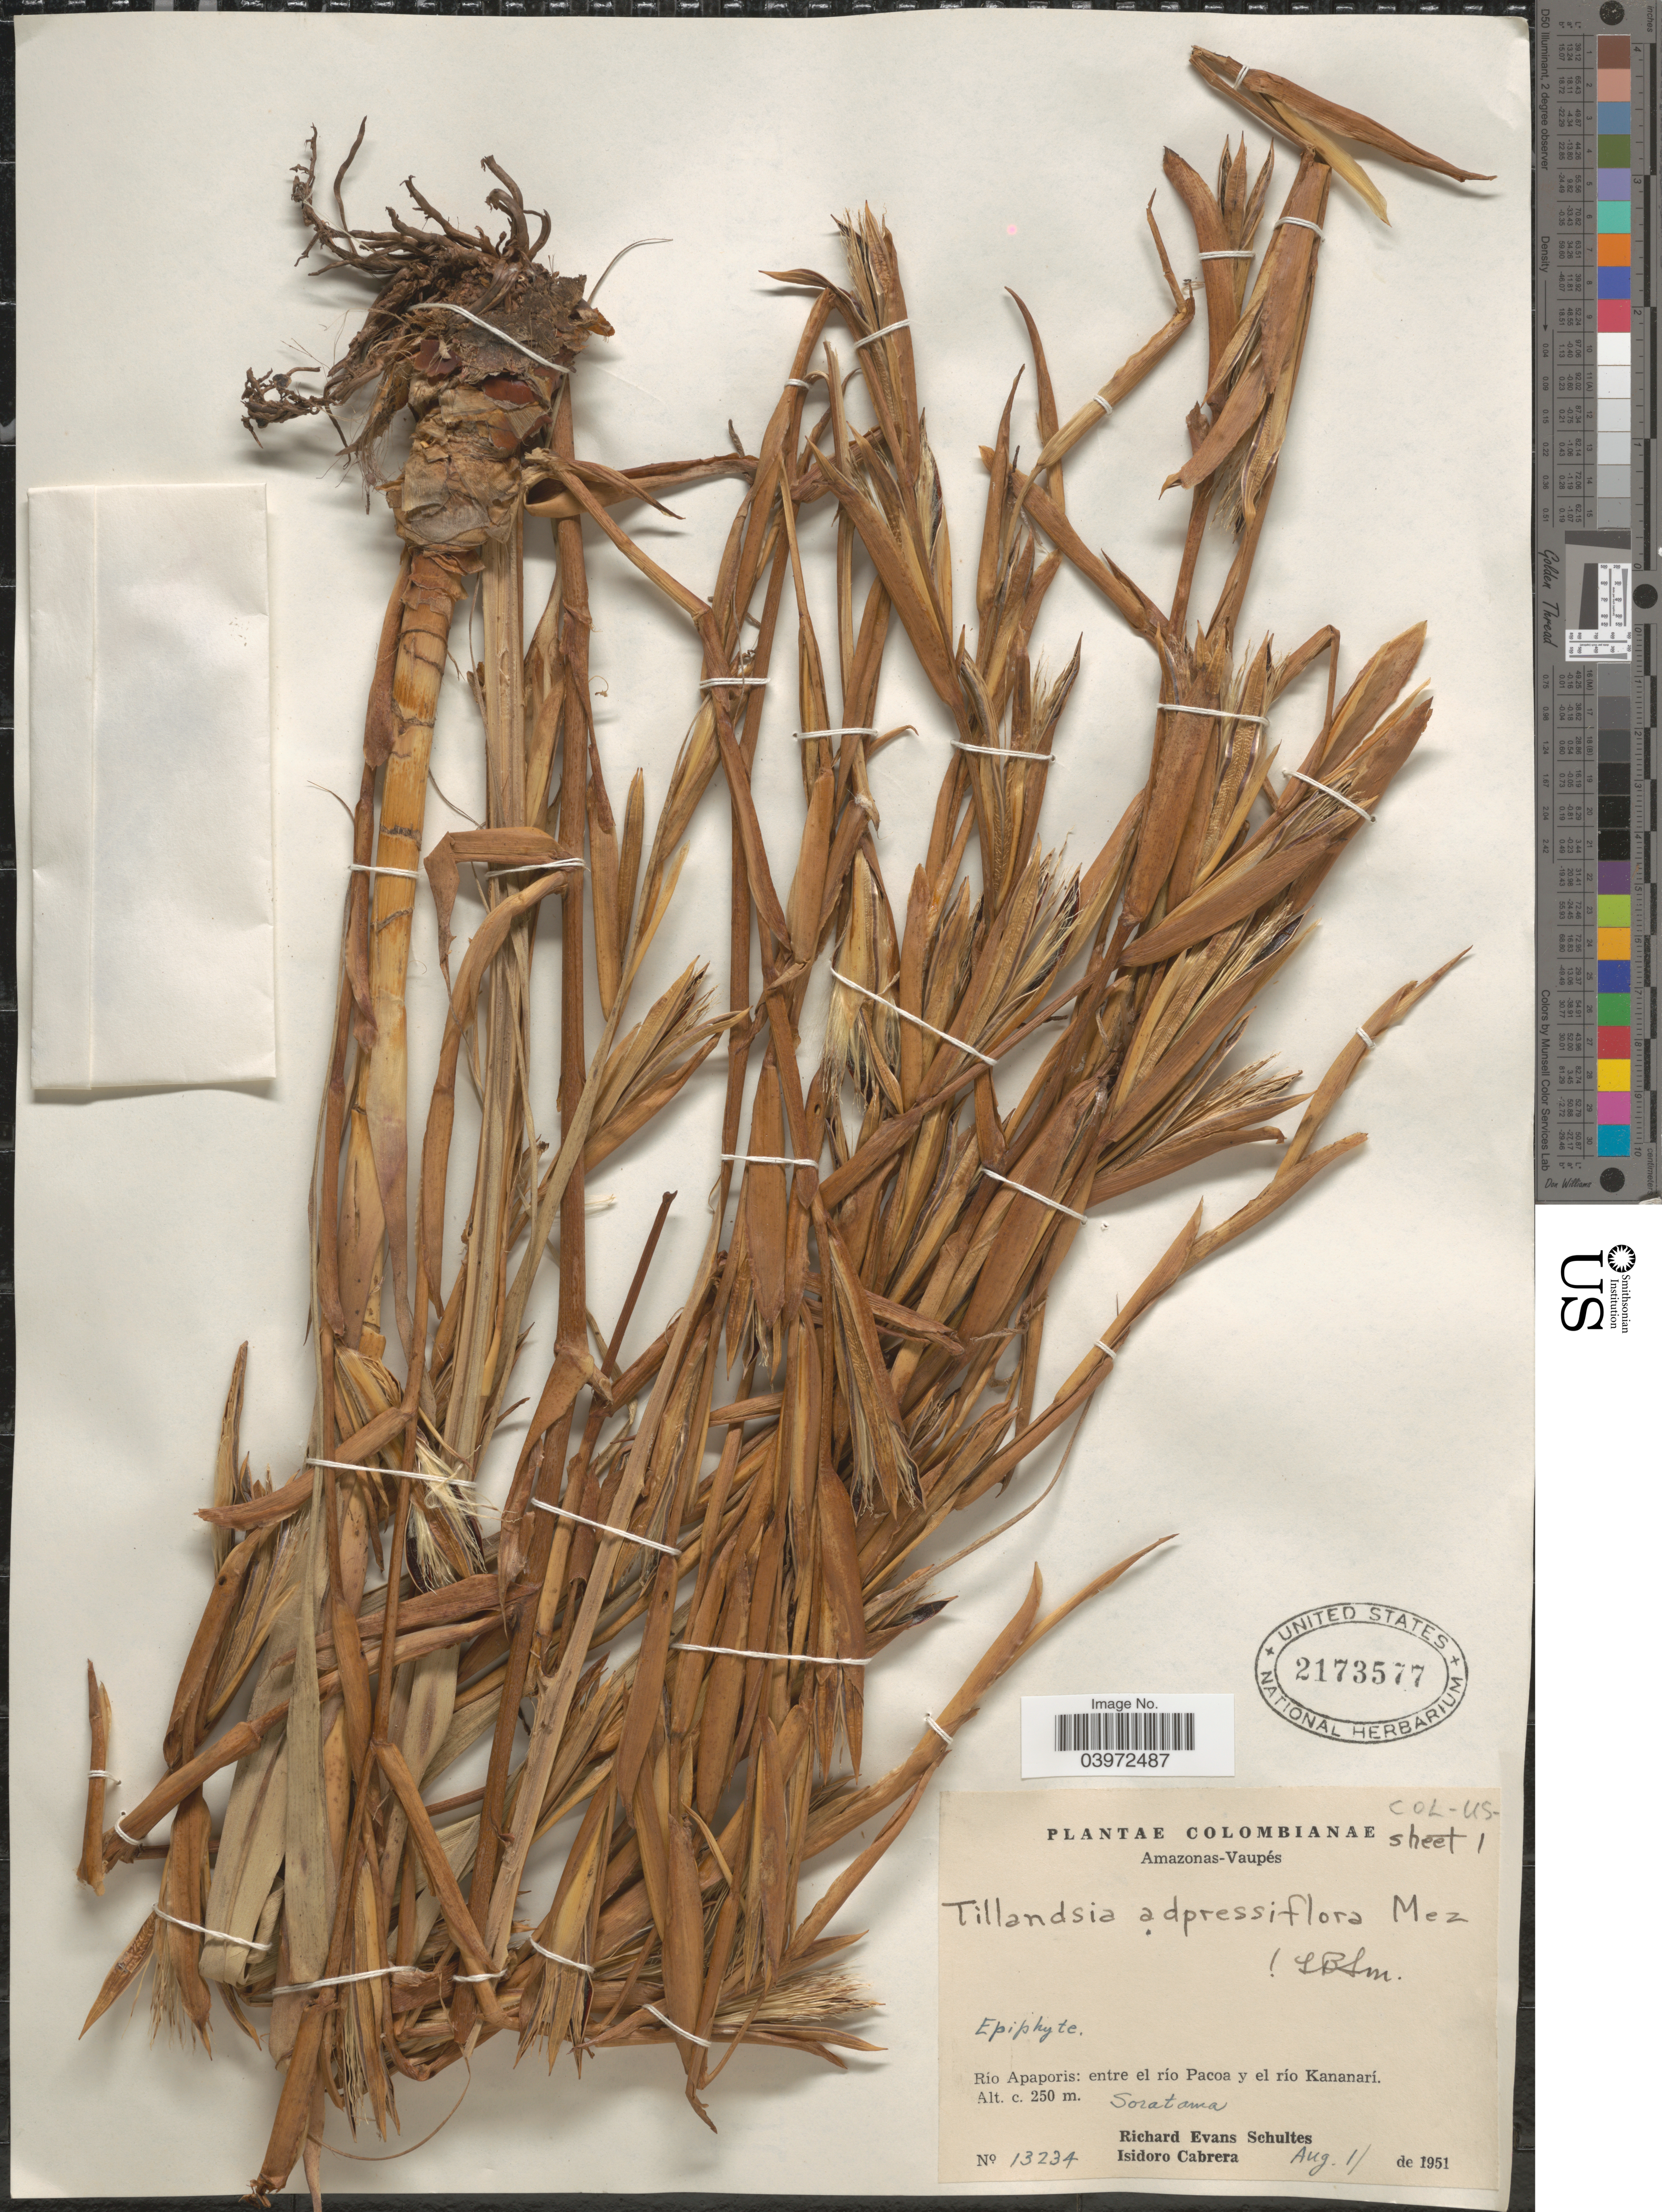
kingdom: Plantae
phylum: Tracheophyta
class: Liliopsida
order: Poales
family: Bromeliaceae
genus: Tillandsia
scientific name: Tillandsia adpressiflora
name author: Mez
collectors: R. E. Schultes & I. Cabrera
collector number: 13234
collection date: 1951-08-11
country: Colombia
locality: Amazonas-Vaupés. Río Apaporis: entre el río Pacoa y el río Kananarí. Soratama.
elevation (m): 250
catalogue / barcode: US 2173577